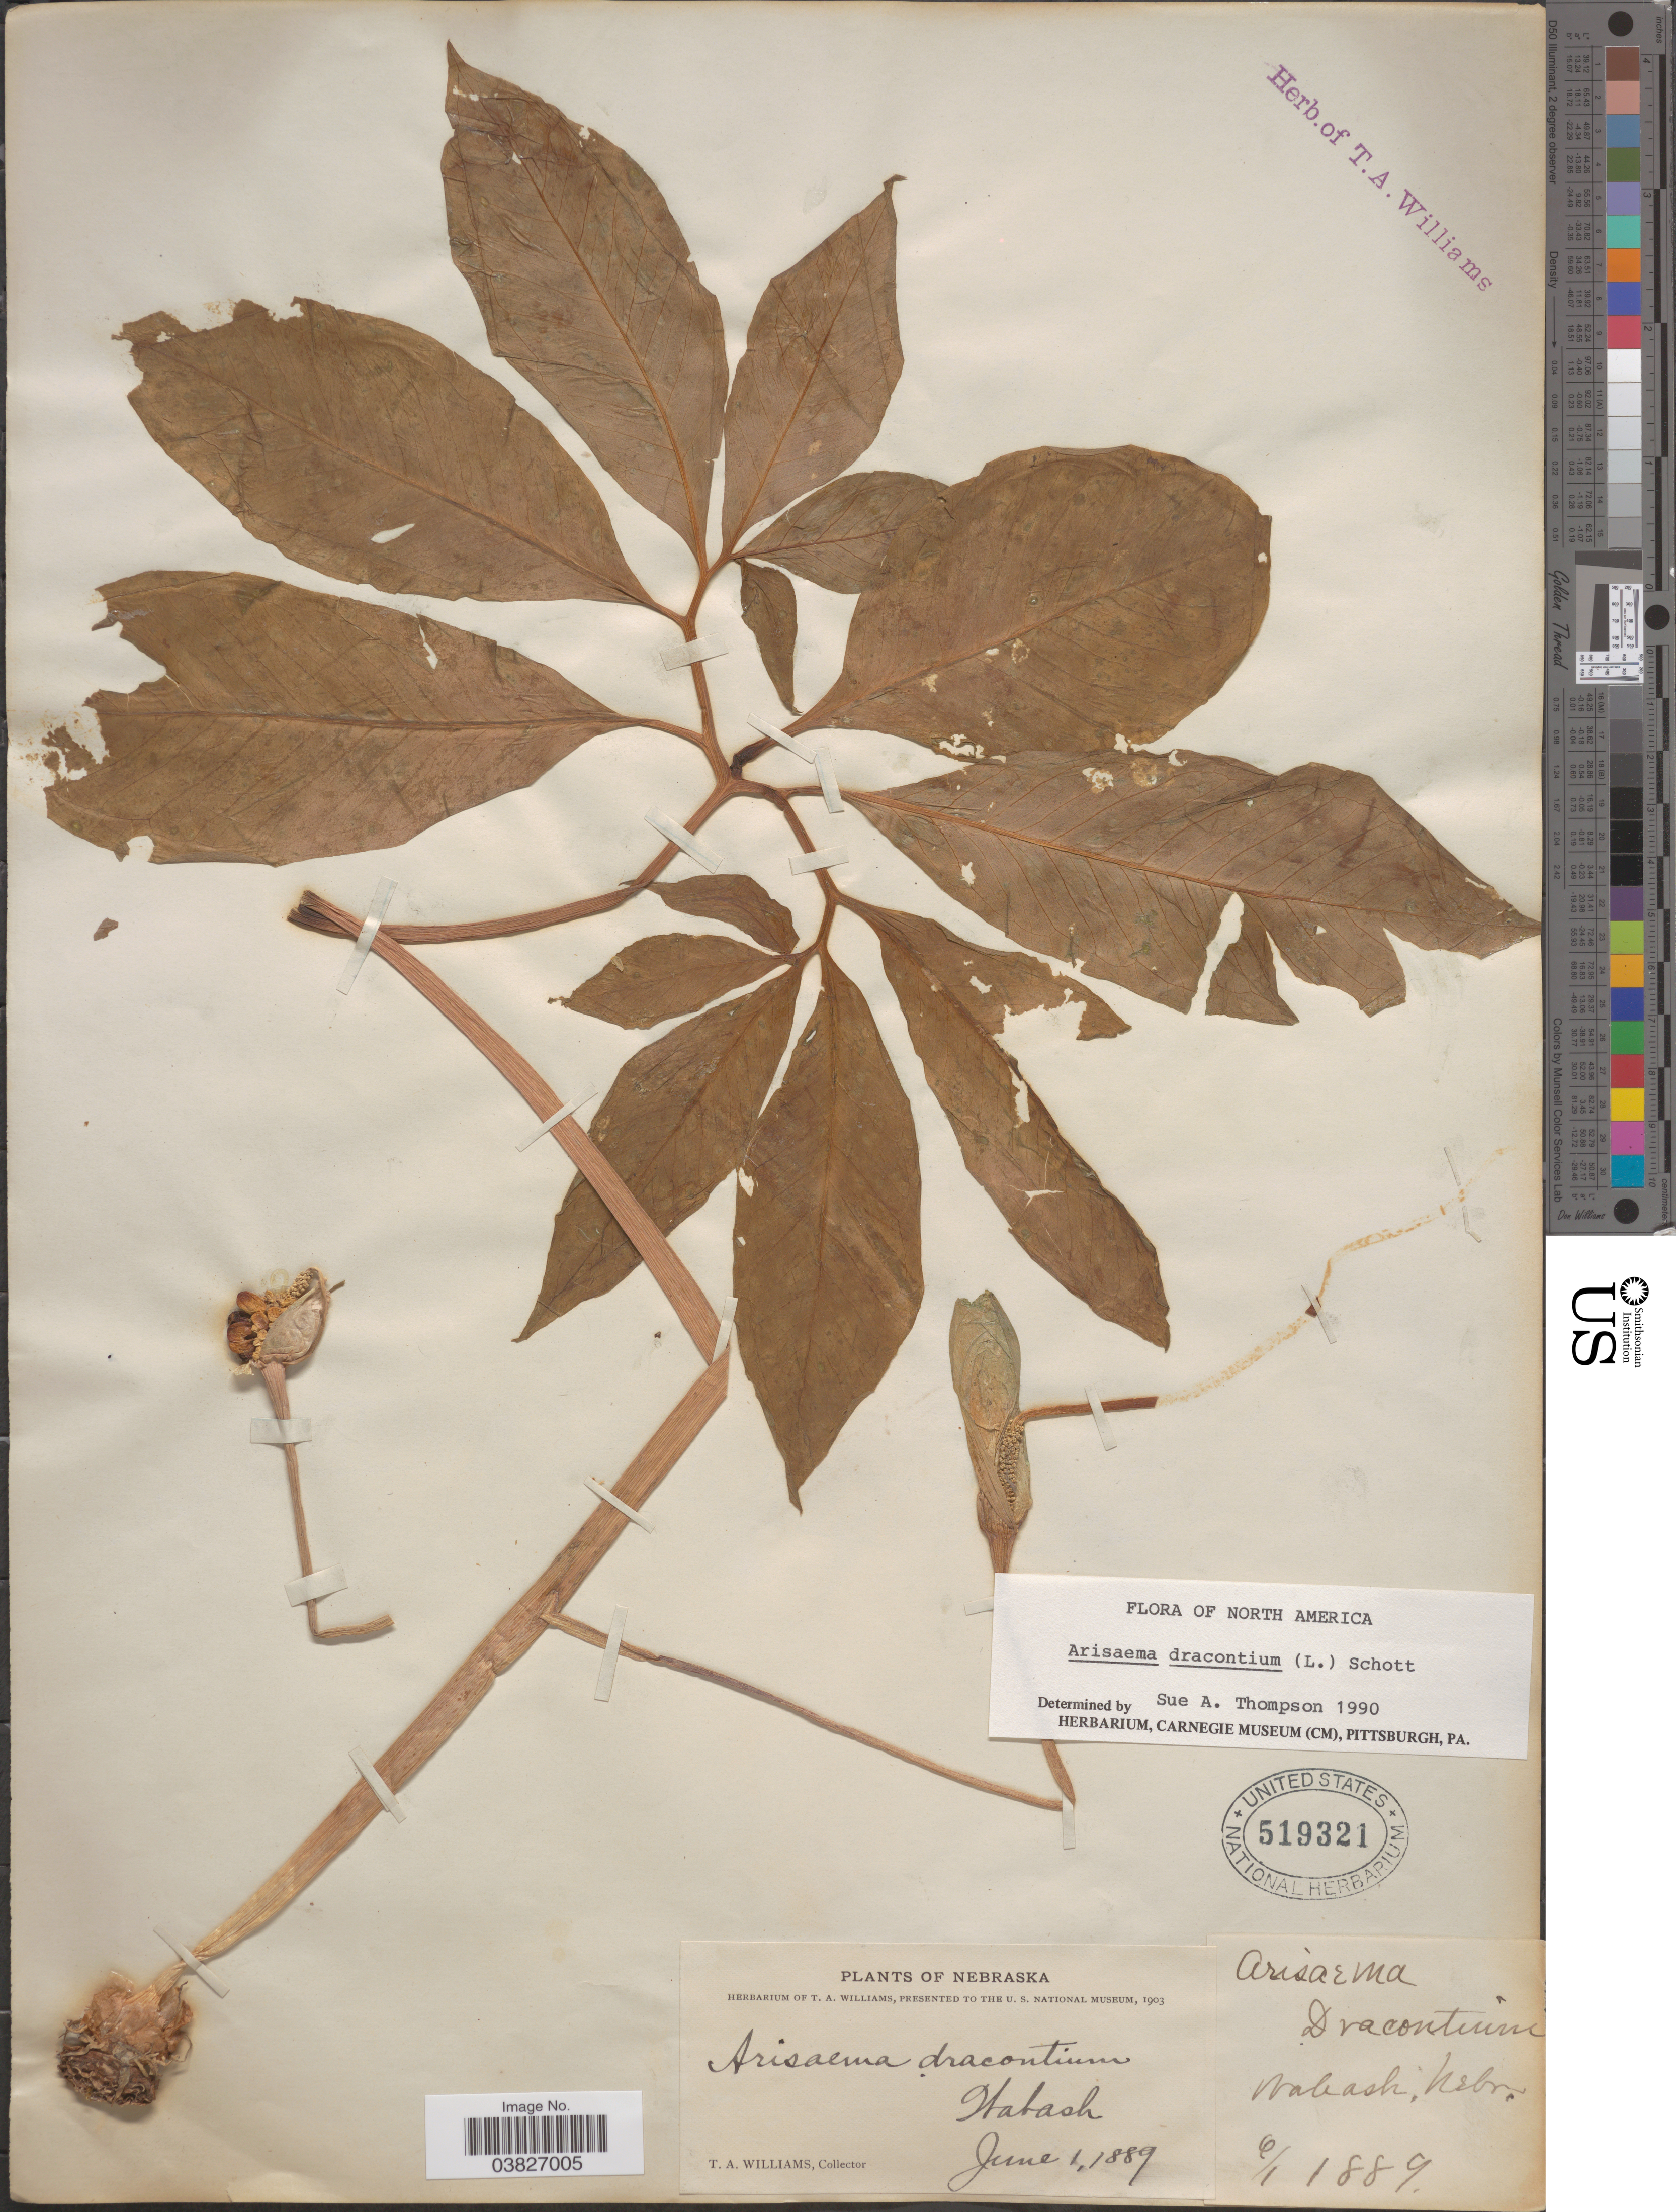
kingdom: Plantae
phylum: Tracheophyta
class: Liliopsida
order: Alismatales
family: Araceae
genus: Arisaema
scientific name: Arisaema dracontium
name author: (L.) Schott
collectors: T. Williams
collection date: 1889-06-01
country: United States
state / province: Nebraska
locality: Wabash.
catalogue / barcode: US 519321